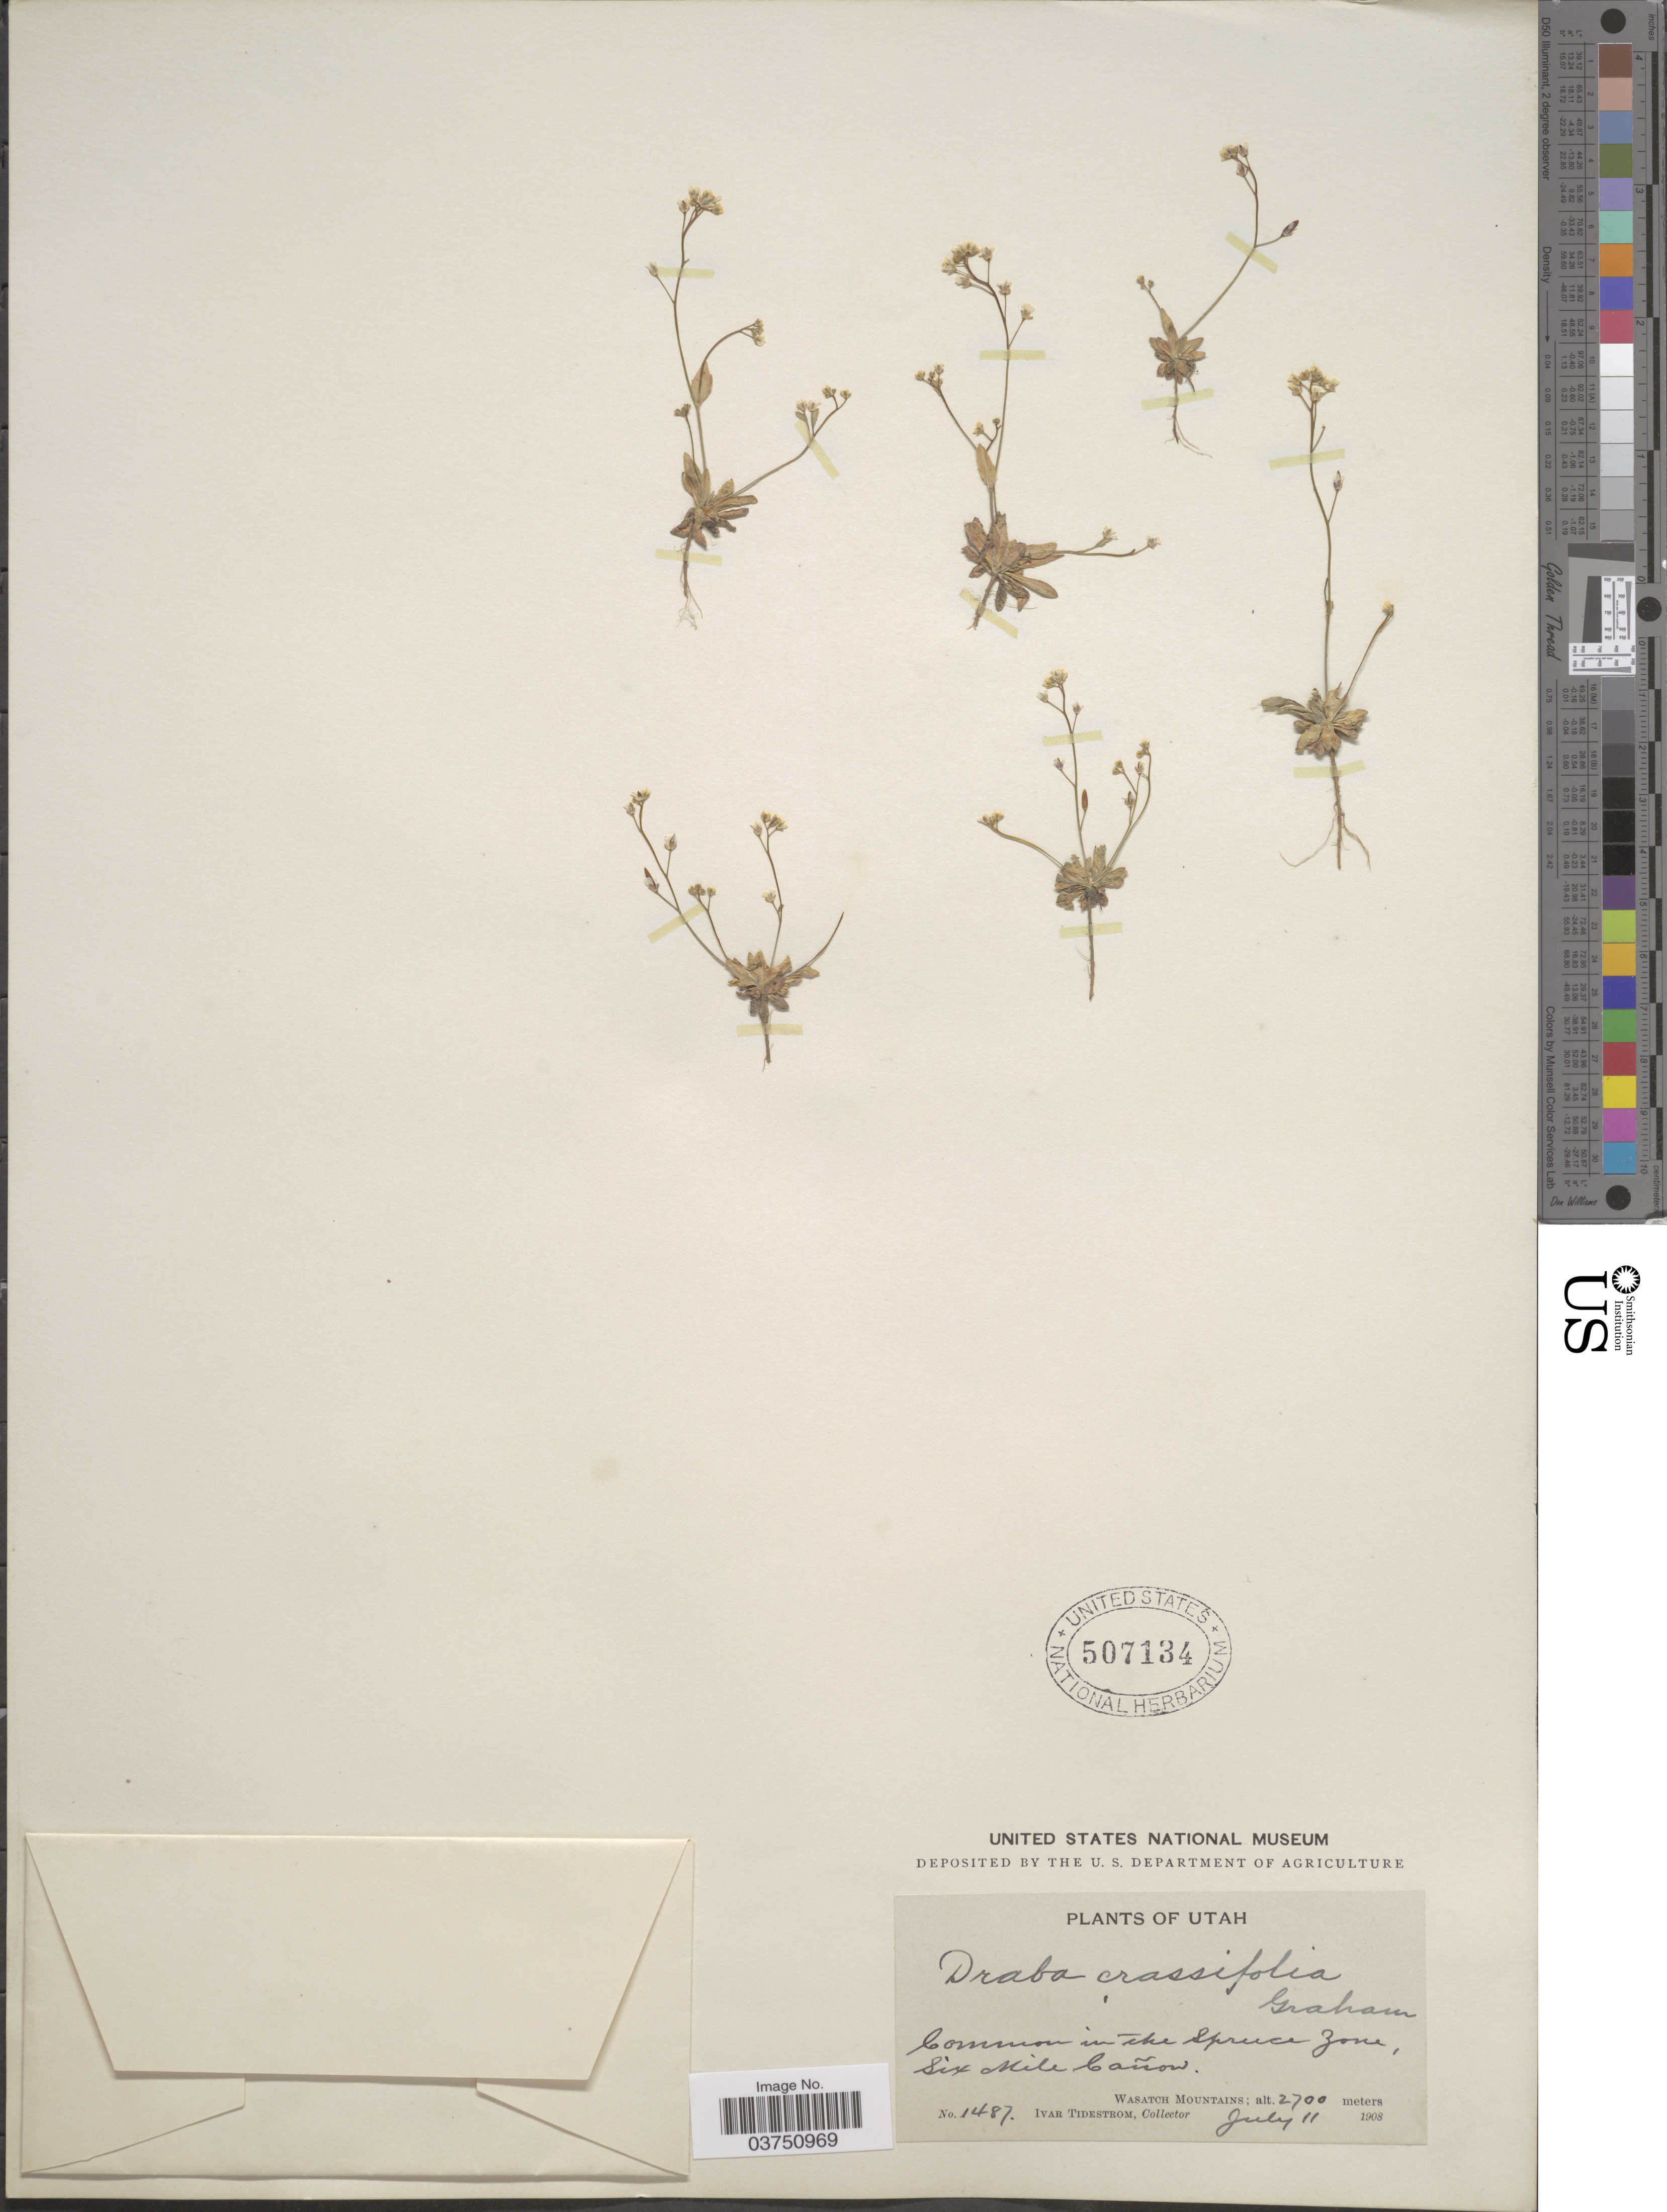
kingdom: Plantae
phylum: Tracheophyta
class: Magnoliopsida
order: Brassicales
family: Brassicaceae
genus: Draba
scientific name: Draba crassifolia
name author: Graham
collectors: I. F. Tidestrom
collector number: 1487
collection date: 1908-07-11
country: United States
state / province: Utah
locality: Common in the Spruce Zone, Six Mile Cañon. Wasatch Mountains.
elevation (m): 2700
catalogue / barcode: US 507134